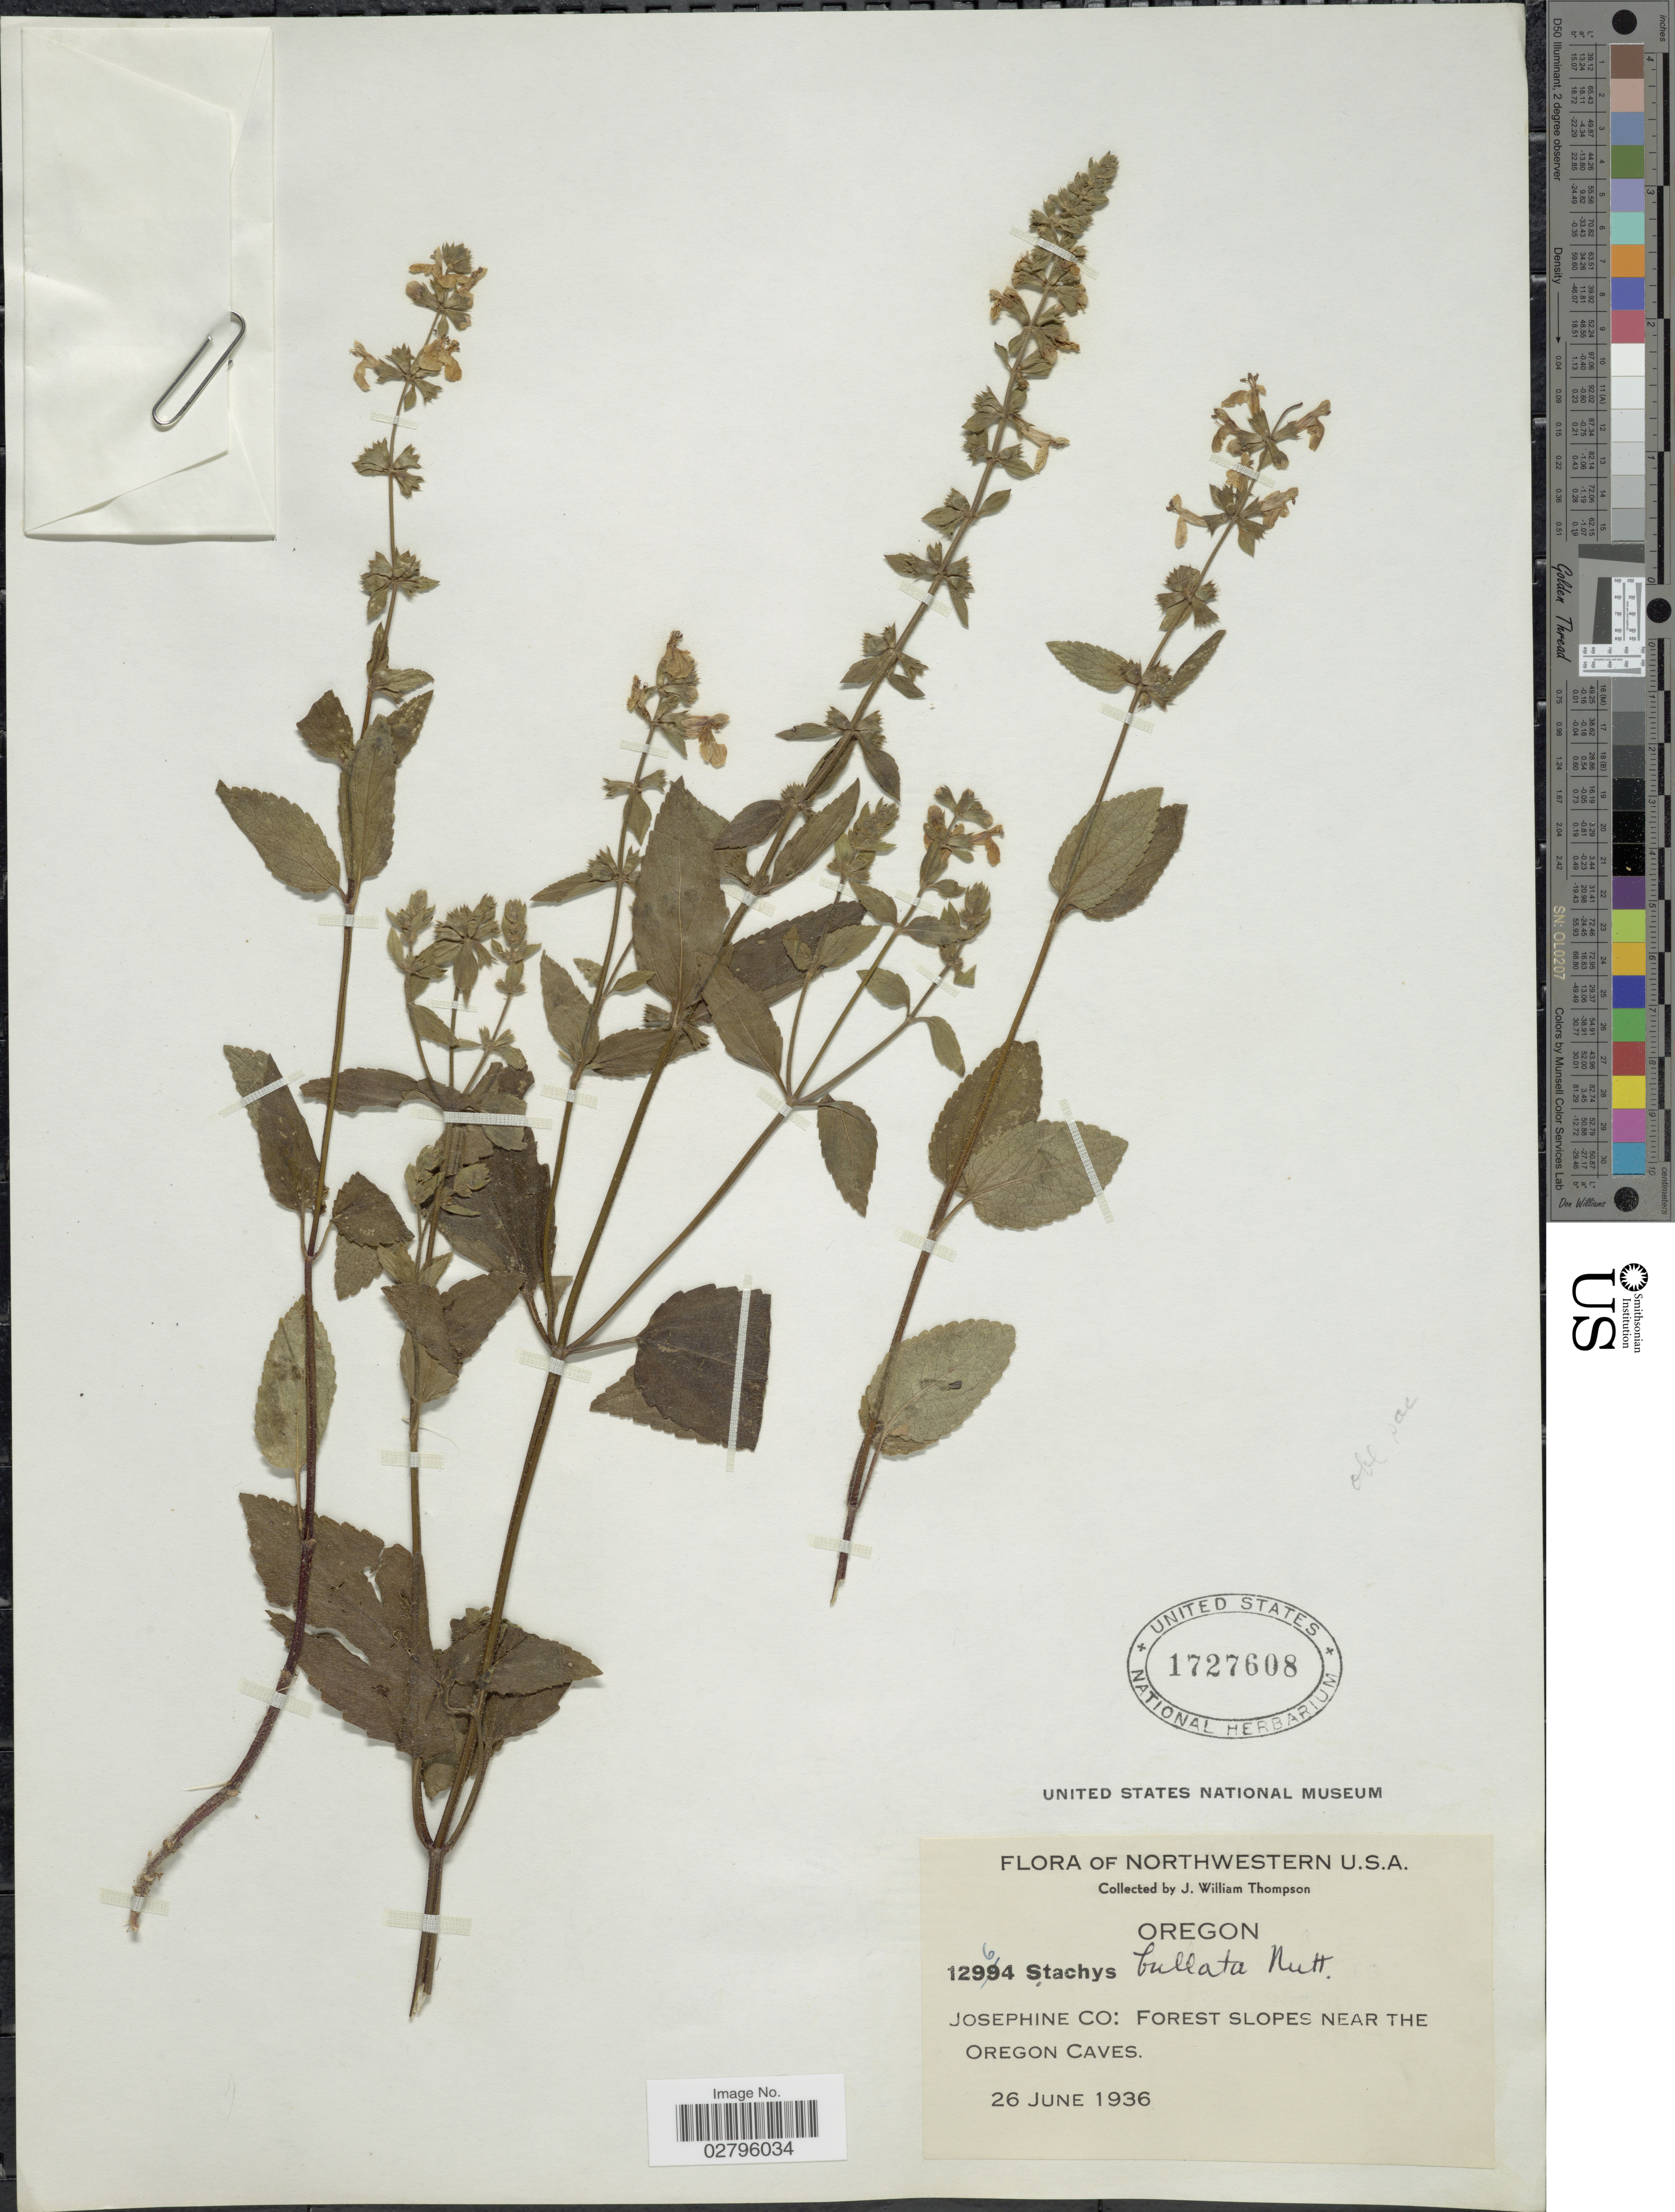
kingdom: Plantae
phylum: Tracheophyta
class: Magnoliopsida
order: Lamiales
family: Lamiaceae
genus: Stachys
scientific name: Stachys bullata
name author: Benth.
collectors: J. W. Thompson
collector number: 12964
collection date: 1936-06-26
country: United States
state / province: Oregon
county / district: Josephine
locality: Josephine Co: Forest slopes near the Oregon Caves.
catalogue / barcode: US 1727608